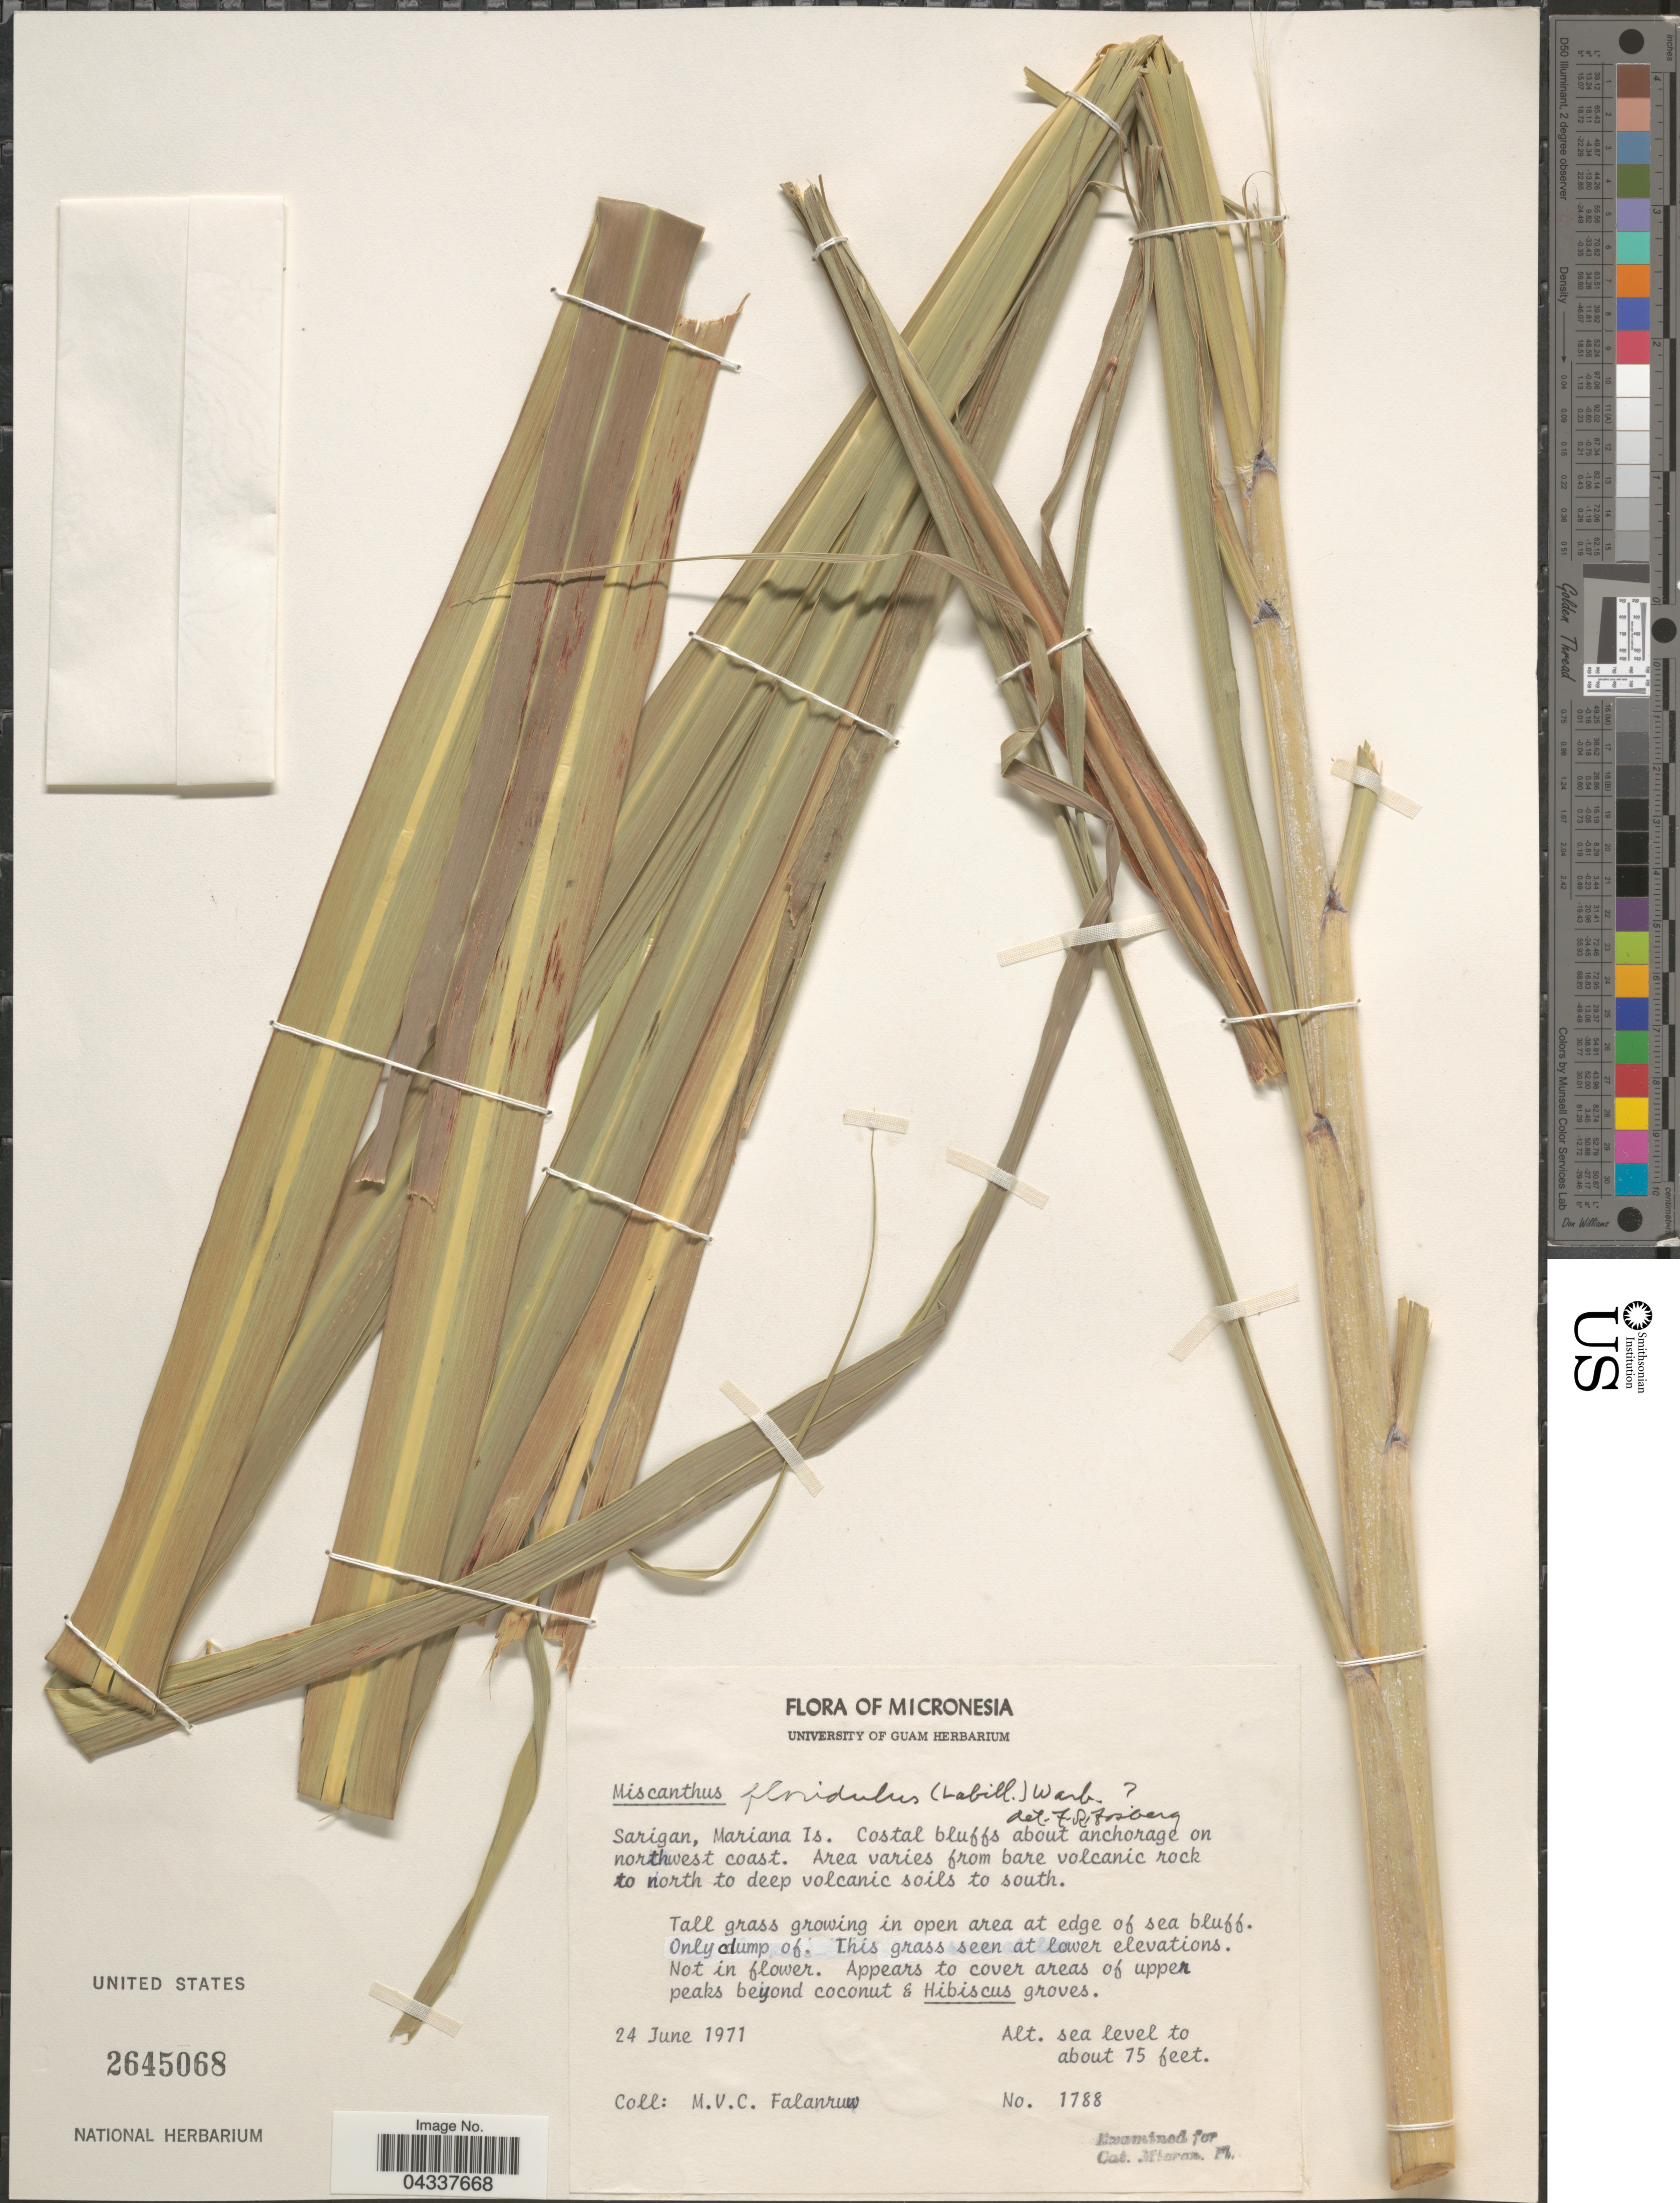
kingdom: Plantae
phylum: Tracheophyta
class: Liliopsida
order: Poales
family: Poaceae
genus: Miscanthus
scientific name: Miscanthus floridulus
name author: (Labill.) Warb.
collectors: M. V. Falanruw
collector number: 1788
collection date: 1971-06-24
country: Northern Mariana Islands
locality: Sarigan, Mariana Is. Coastal bluffs about anchorage on northwest coast. Area varies from bare volcanic rock to north to deep volcanic soils to south.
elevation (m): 23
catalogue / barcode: US 2645068